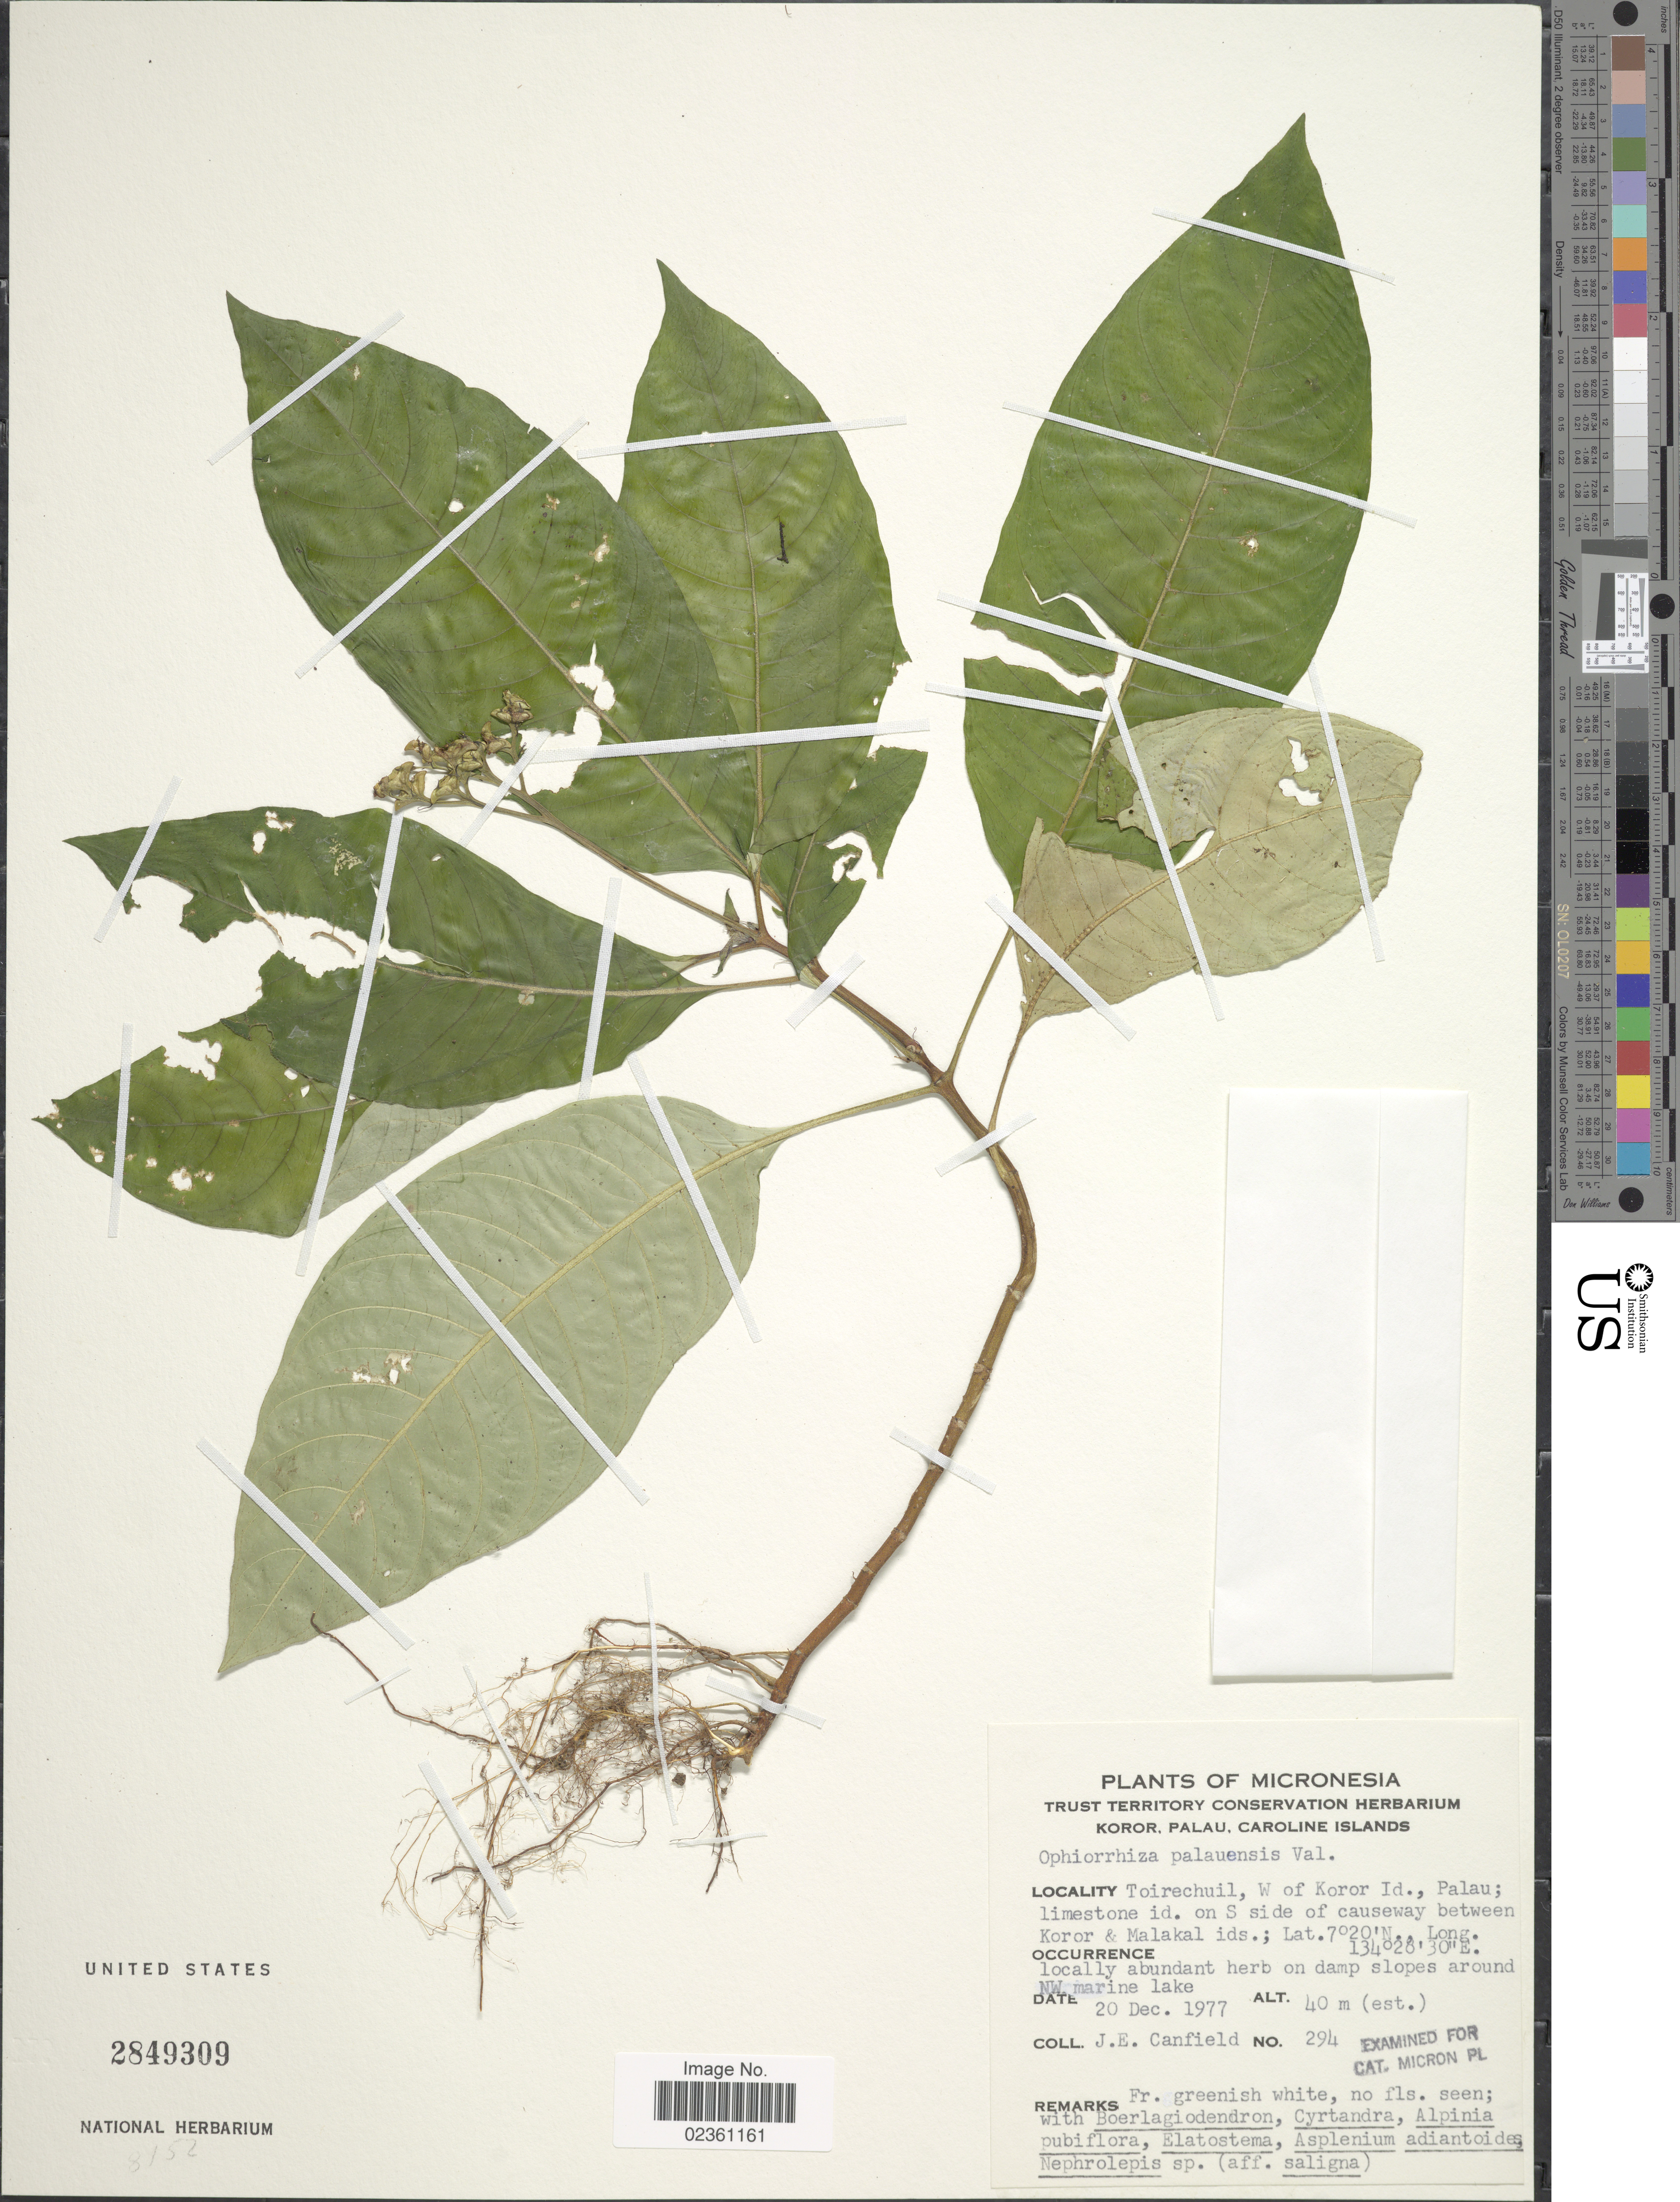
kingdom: Plantae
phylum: Tracheophyta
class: Magnoliopsida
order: Gentianales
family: Rubiaceae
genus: Ophiorrhiza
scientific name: Ophiorrhiza palauensis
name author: Valeton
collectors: J. E. Canfield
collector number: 294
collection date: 1977-12-20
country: Palau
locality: Toirechuil, W of Koror Id., Palau; limestone id. on S side of causeway between Koror & Malakal ids, Micronesia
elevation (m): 40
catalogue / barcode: US 2849309